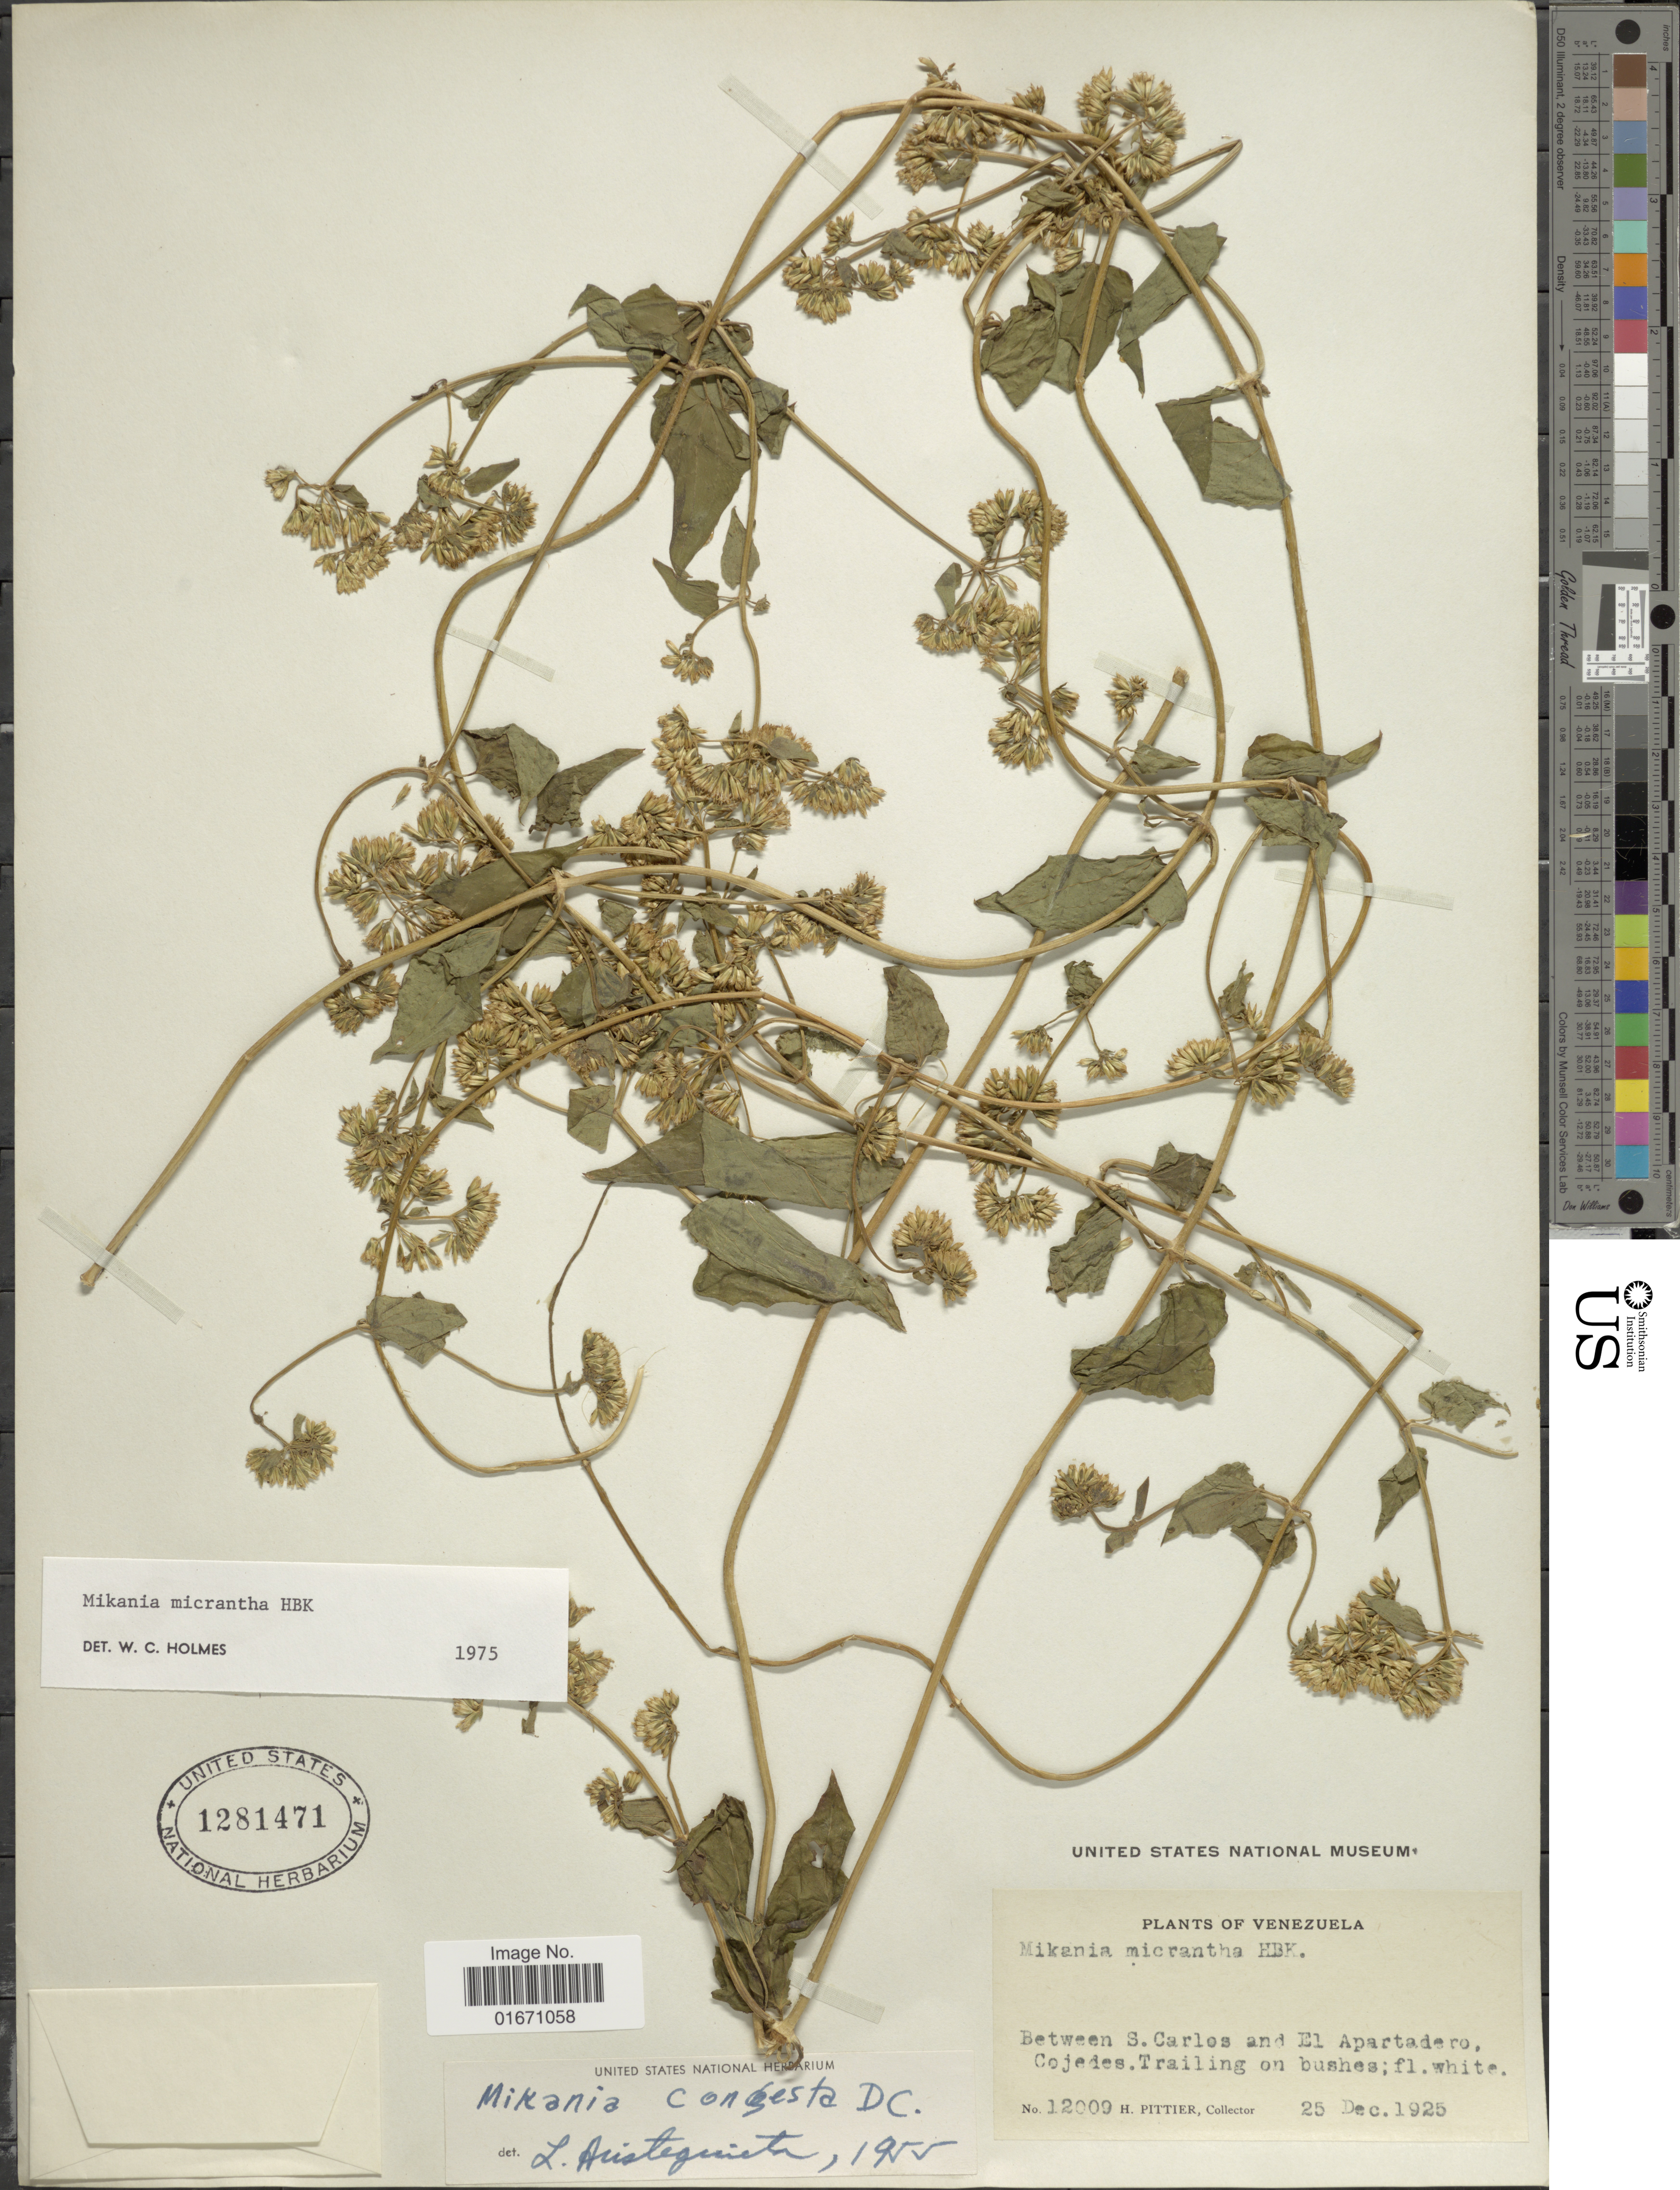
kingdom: Plantae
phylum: Tracheophyta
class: Magnoliopsida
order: Asterales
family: Asteraceae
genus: Mikania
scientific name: Mikania micrantha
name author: Kunth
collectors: H. F. Pittier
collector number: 12009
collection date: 1925-12-25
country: Venezuela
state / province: Cojedes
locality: Between S. Carlos and El Apartadadero, Cojedes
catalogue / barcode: US 1281471